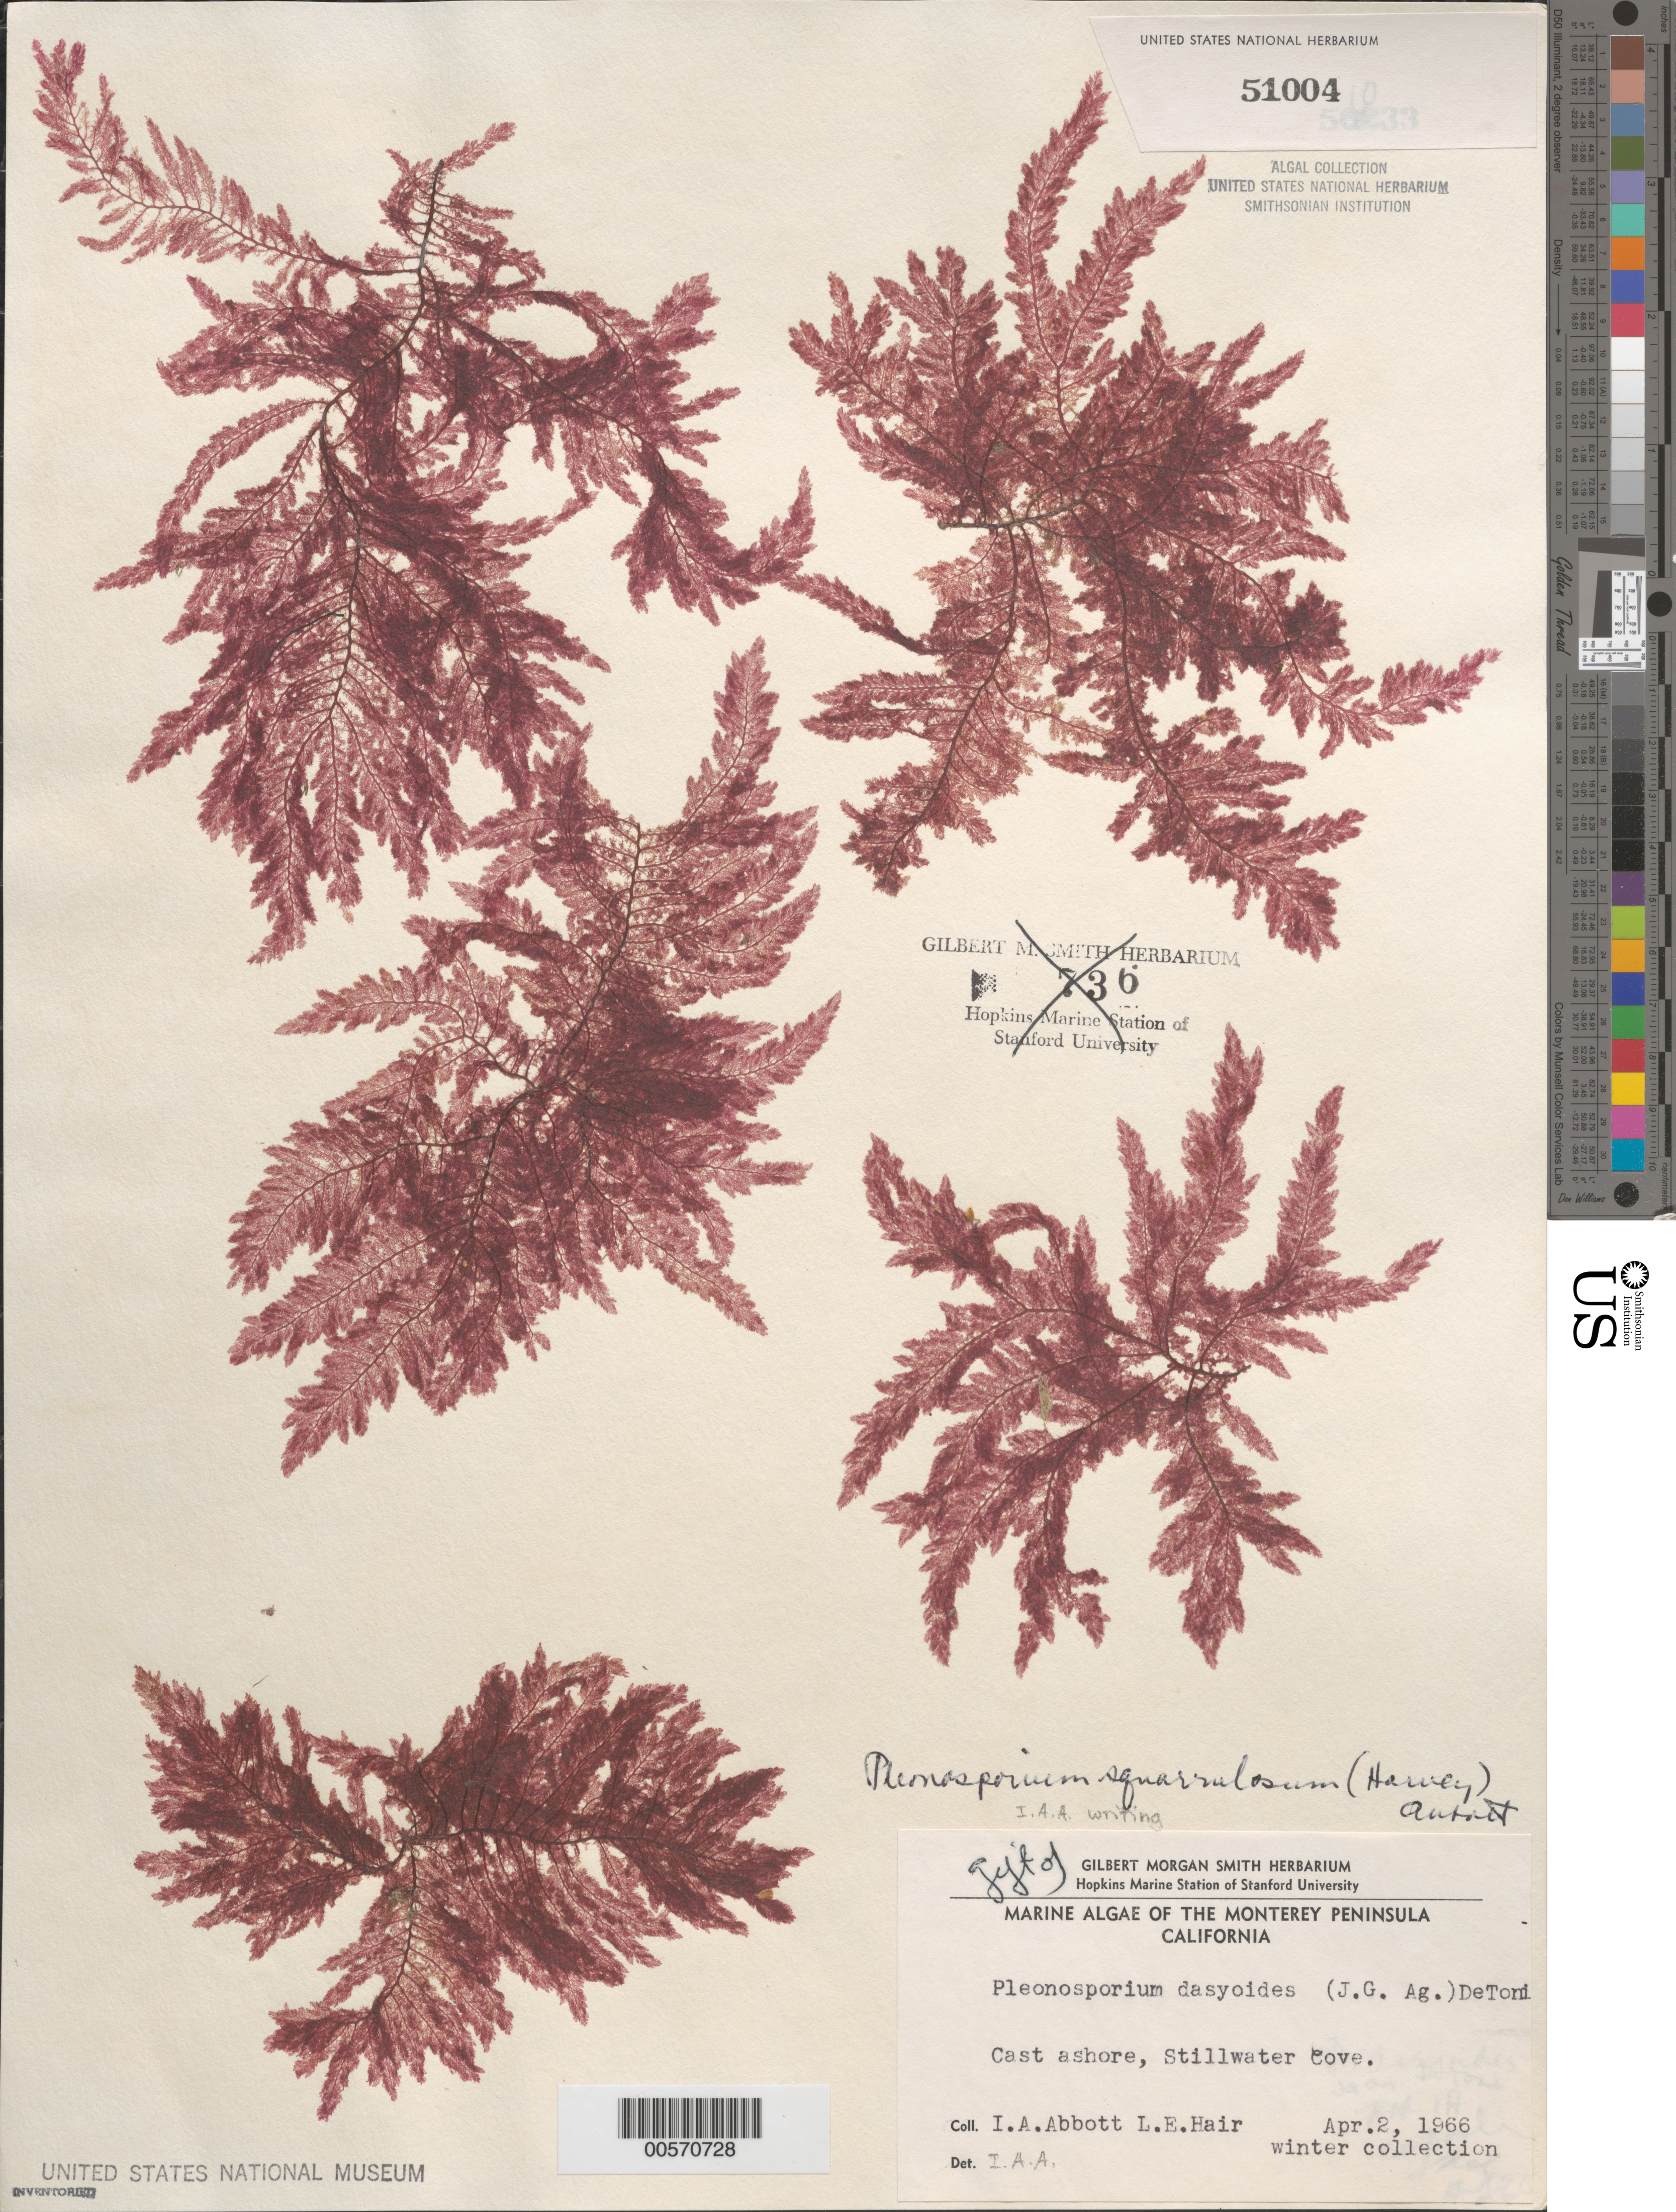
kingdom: Plantae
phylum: Rhodophyta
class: Florideophyceae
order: Ceramiales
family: Wrangeliaceae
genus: Pleonosporium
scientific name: Pleonosporium squarrulosum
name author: (Harv.) I.A. Abbott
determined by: Abbott, Isabella A.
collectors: I. A. Abbott & L. Hair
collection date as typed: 02 Apr 1966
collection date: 1966-04-02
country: United States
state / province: California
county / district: Monterey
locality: Stillwater Cove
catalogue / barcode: US 51004